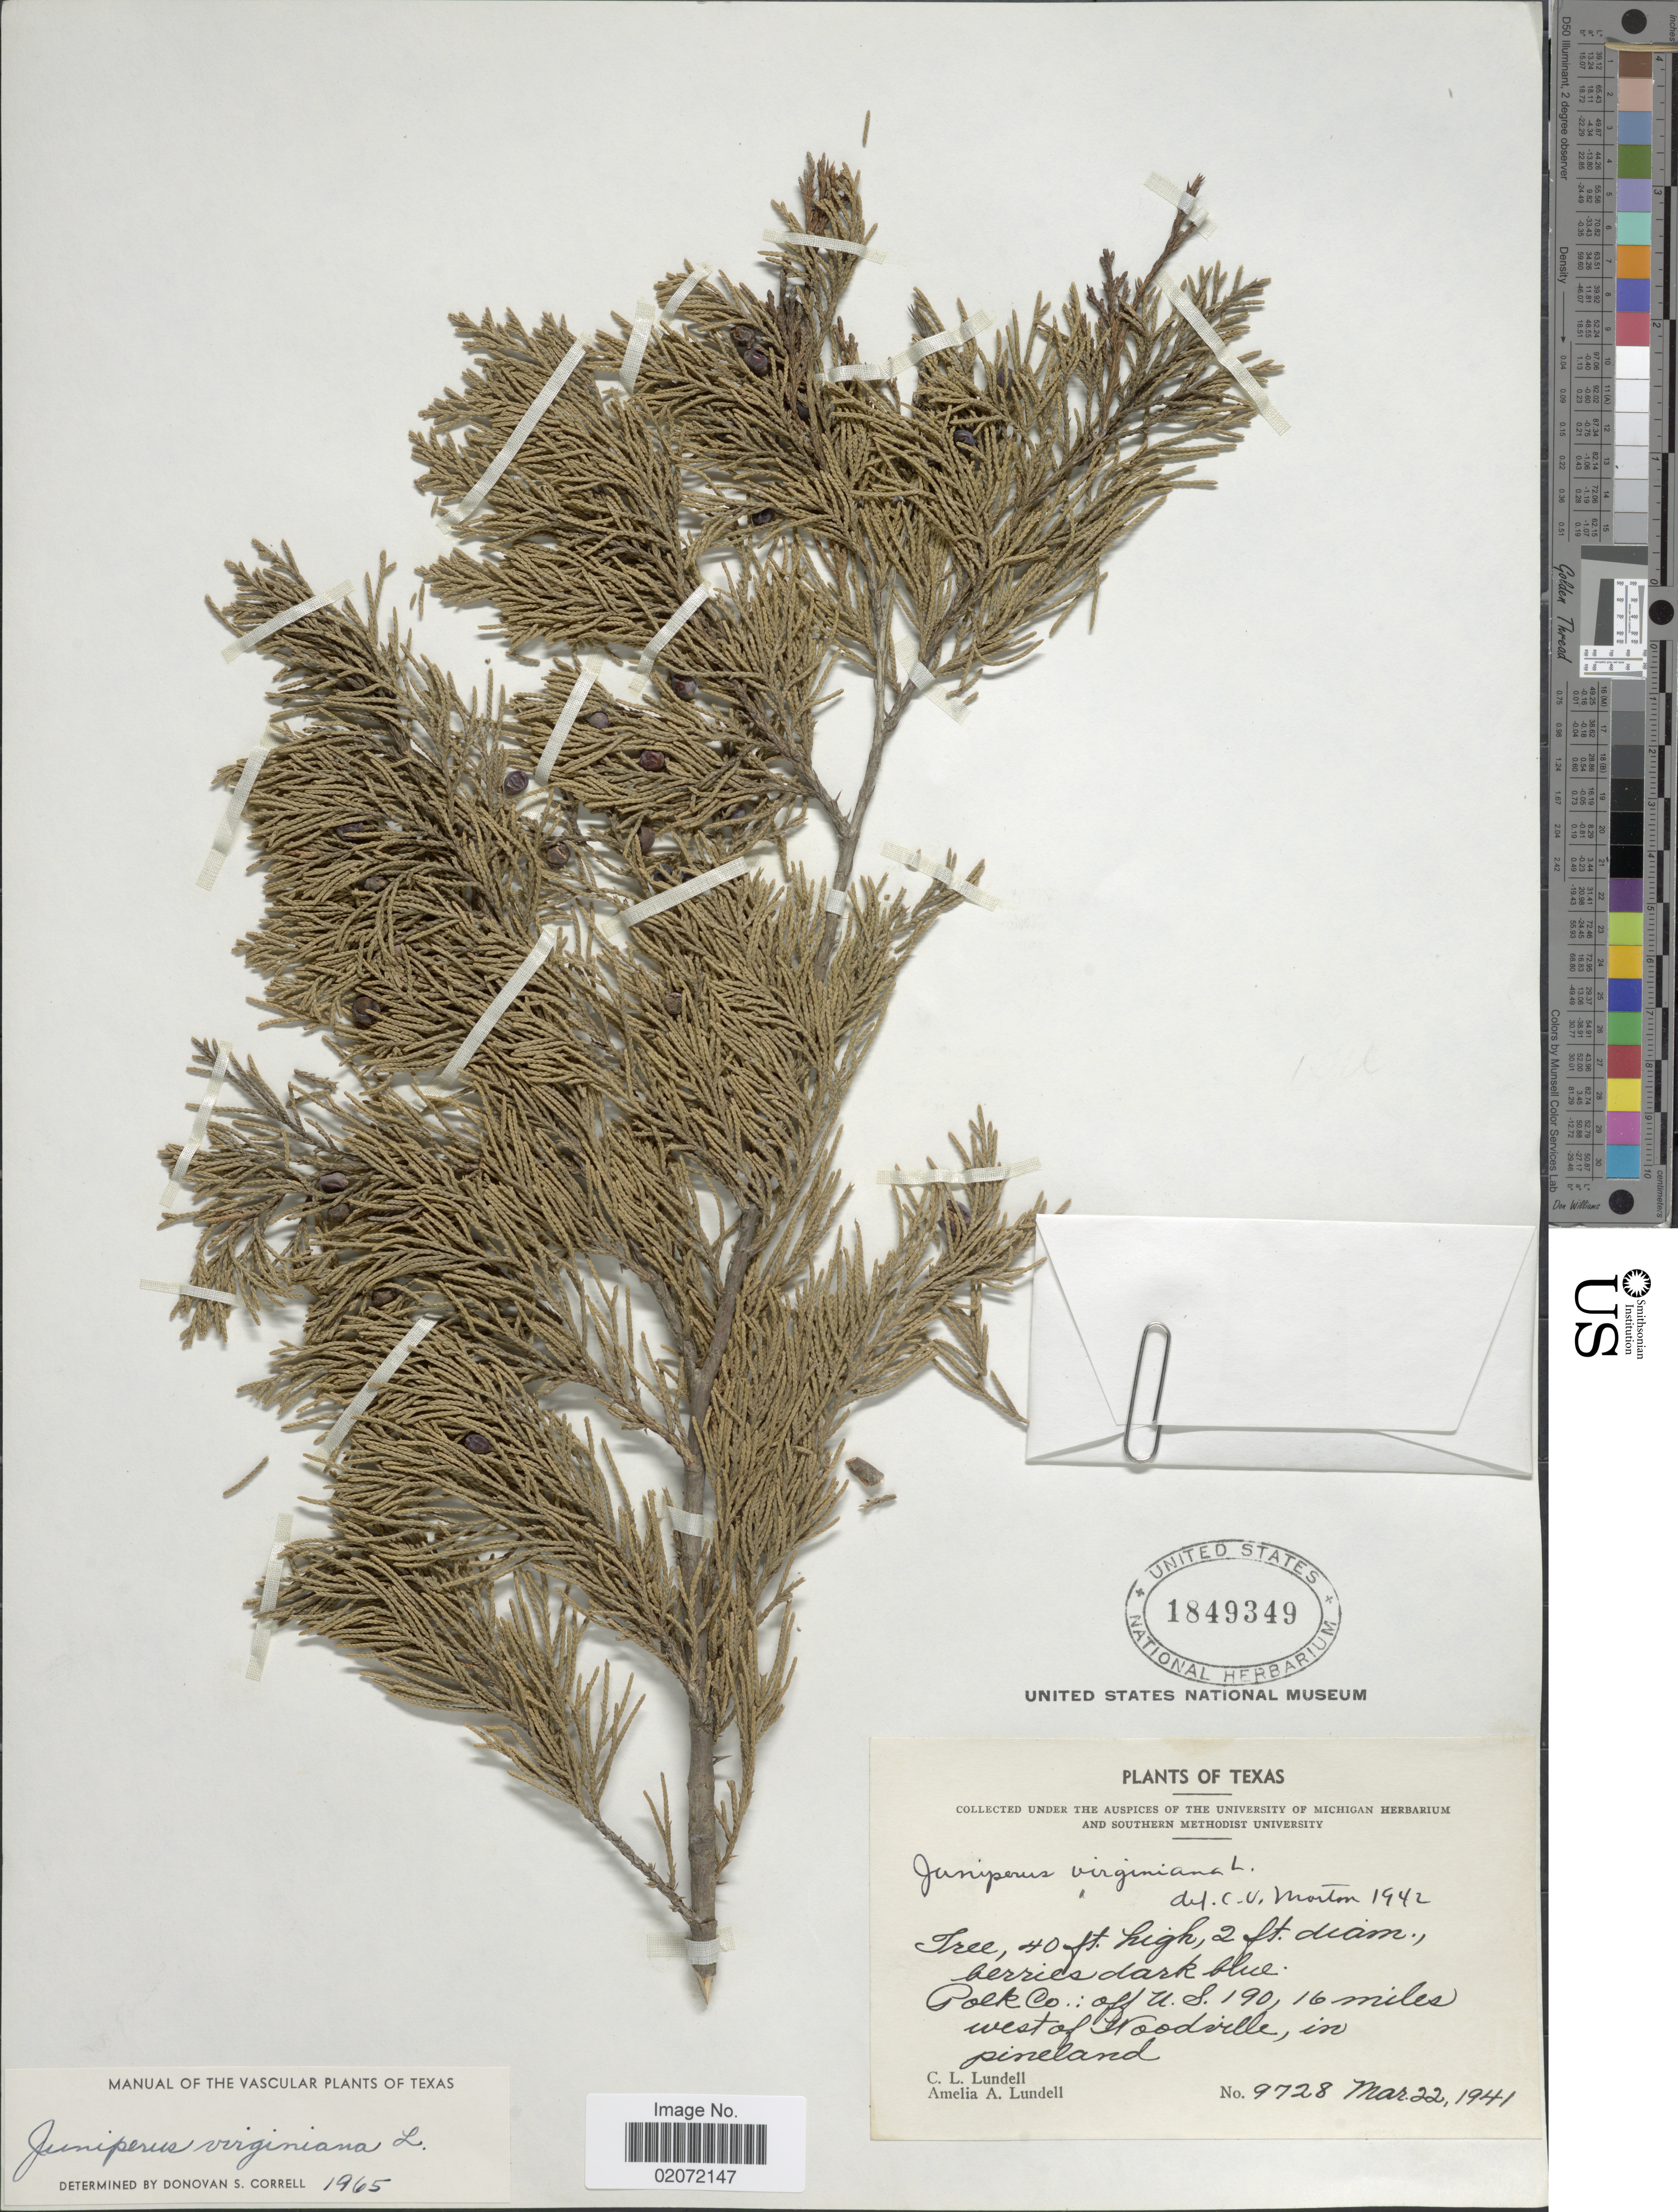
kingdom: Plantae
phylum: Tracheophyta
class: Pinopsida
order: Pinales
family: Cupressaceae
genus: Juniperus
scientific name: Juniperus virginiana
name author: L.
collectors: C. L. Lundell & A. A. Lundell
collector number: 9728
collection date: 1941-03-22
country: United States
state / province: Texas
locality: Texa. Polk co.: off U.S. 190 16 miles west of Woodville, in pineland.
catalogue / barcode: US 1849349